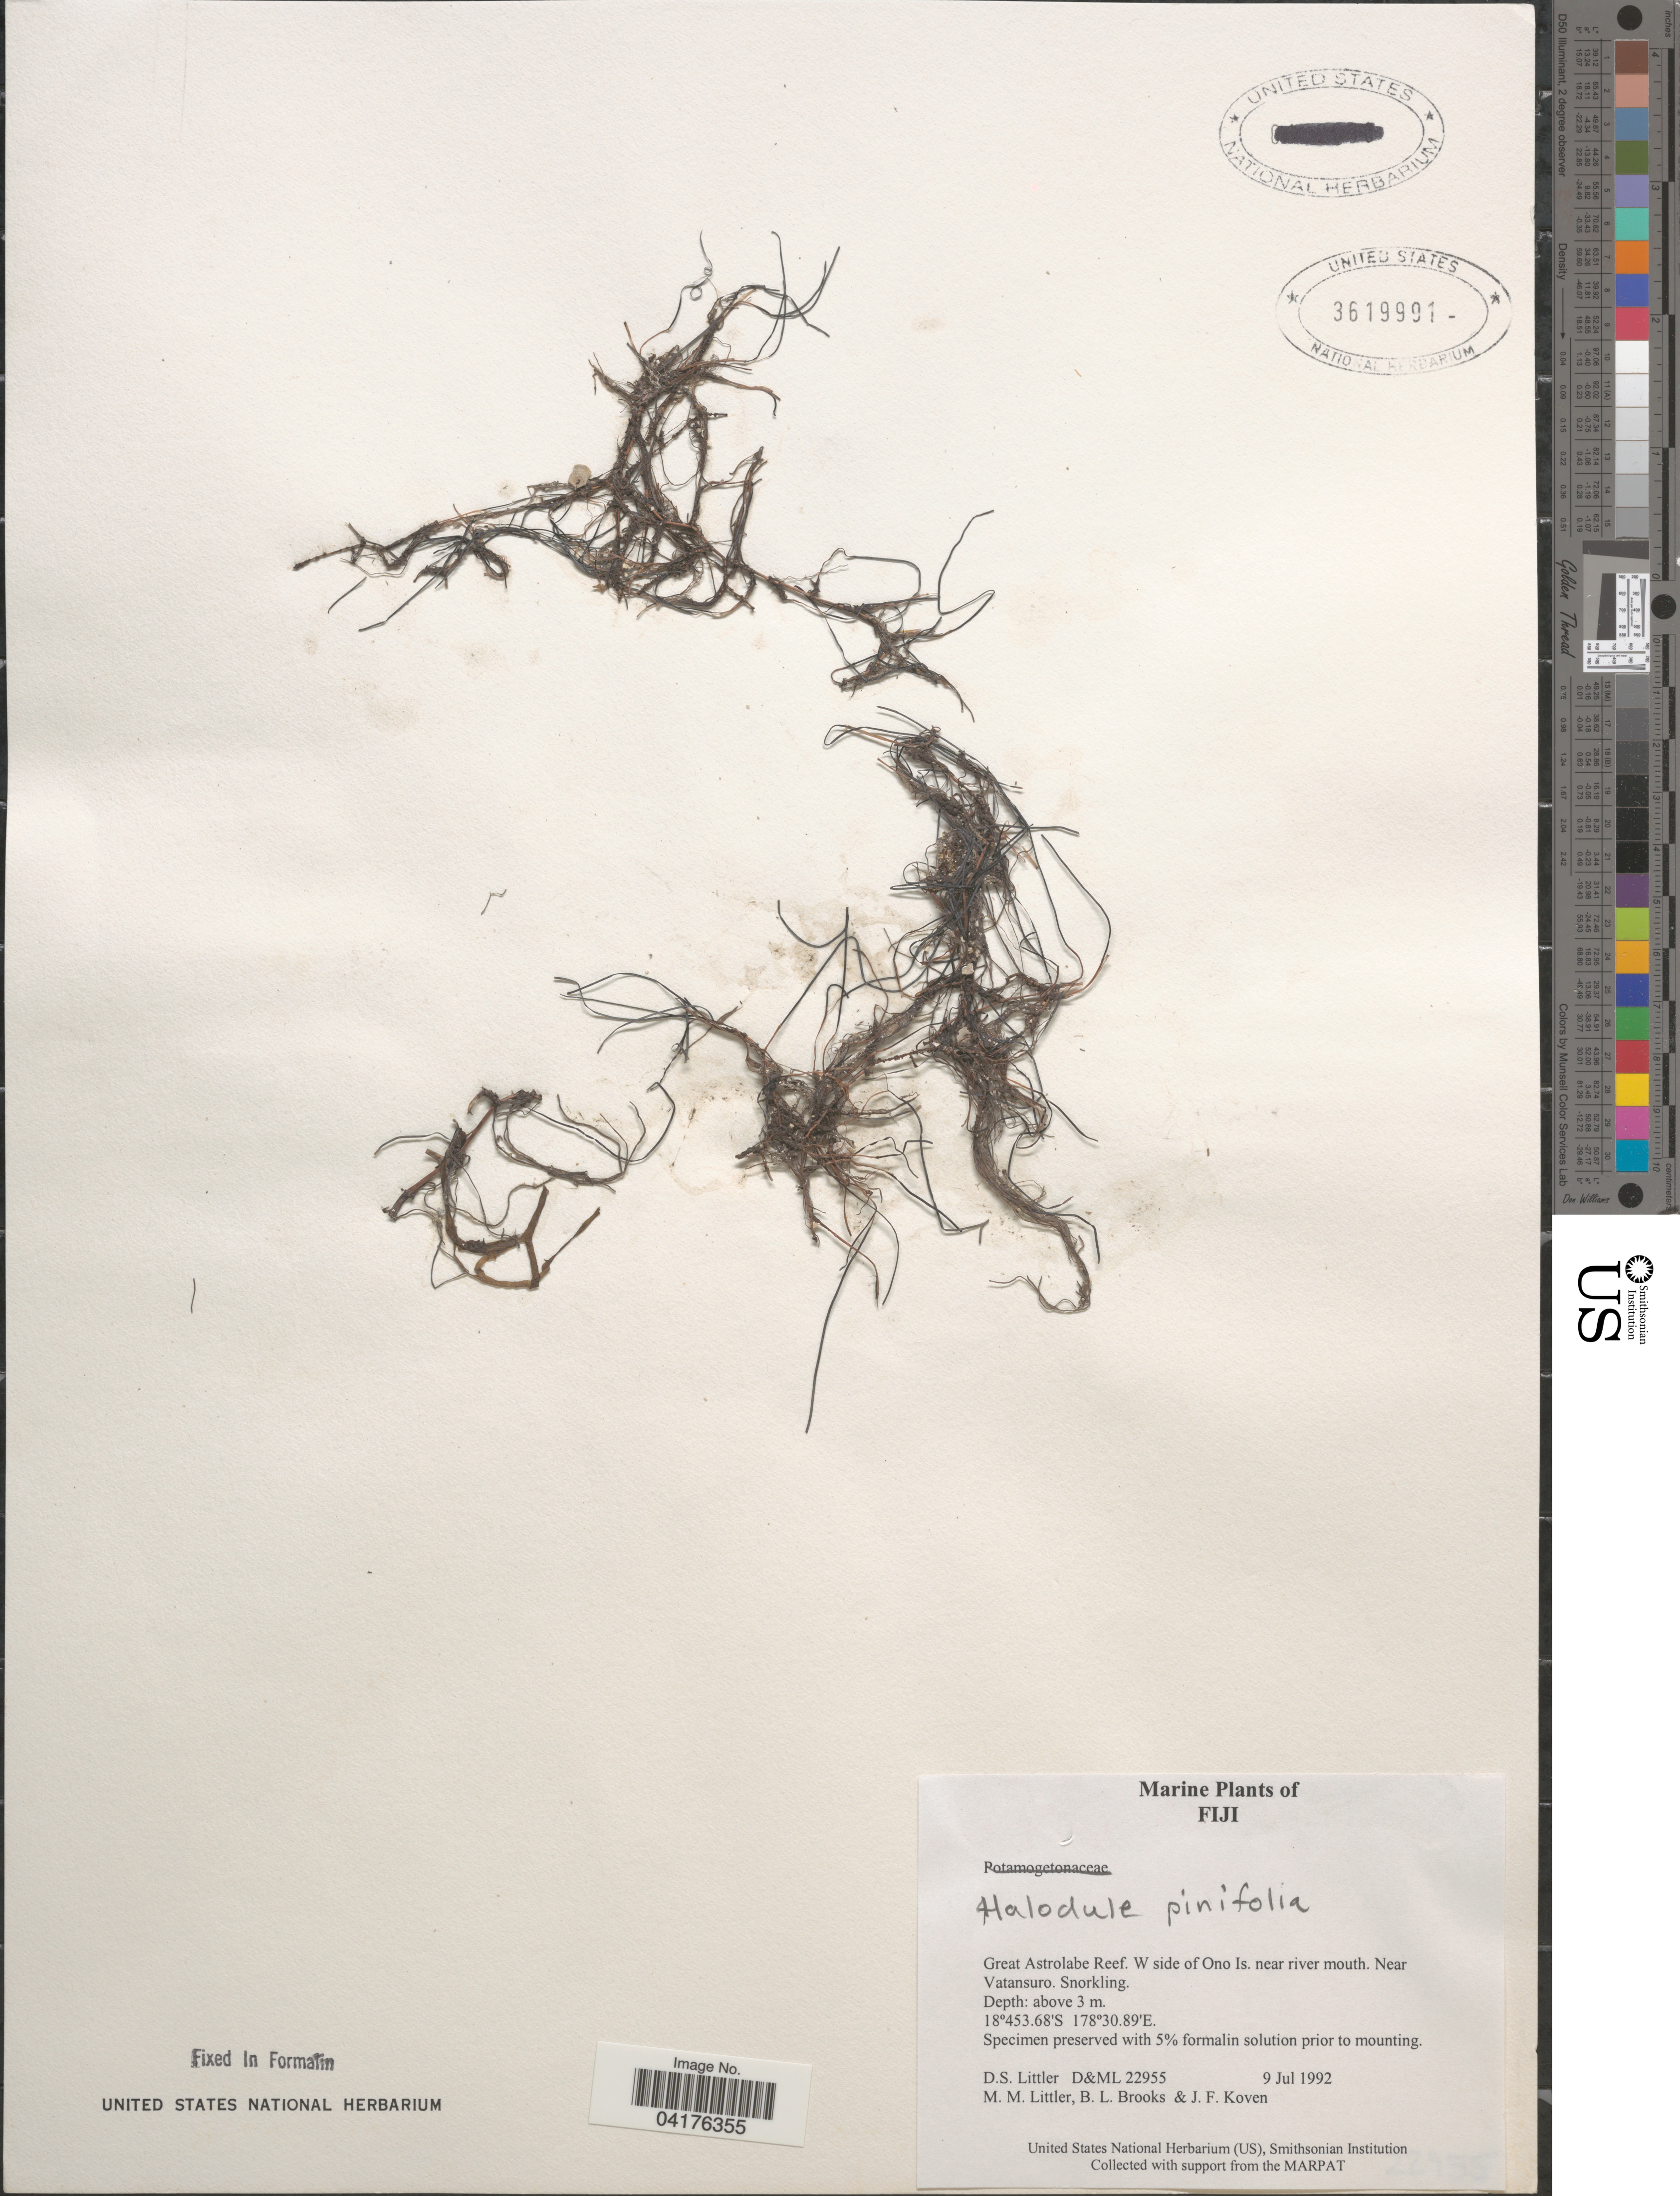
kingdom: Plantae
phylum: Tracheophyta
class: Liliopsida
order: Alismatales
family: Cymodoceaceae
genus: Halodule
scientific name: Halodule pinifolia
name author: (Miki) Hartog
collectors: D. S. Littler, B. Brooks & J. Koven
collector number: D&ML 22955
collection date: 1992-07-09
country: Fiji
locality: Great Astrolabe Reef. W side of Ono Is. near river mouth. Near Vatansuro.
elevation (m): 3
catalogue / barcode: US 3619991